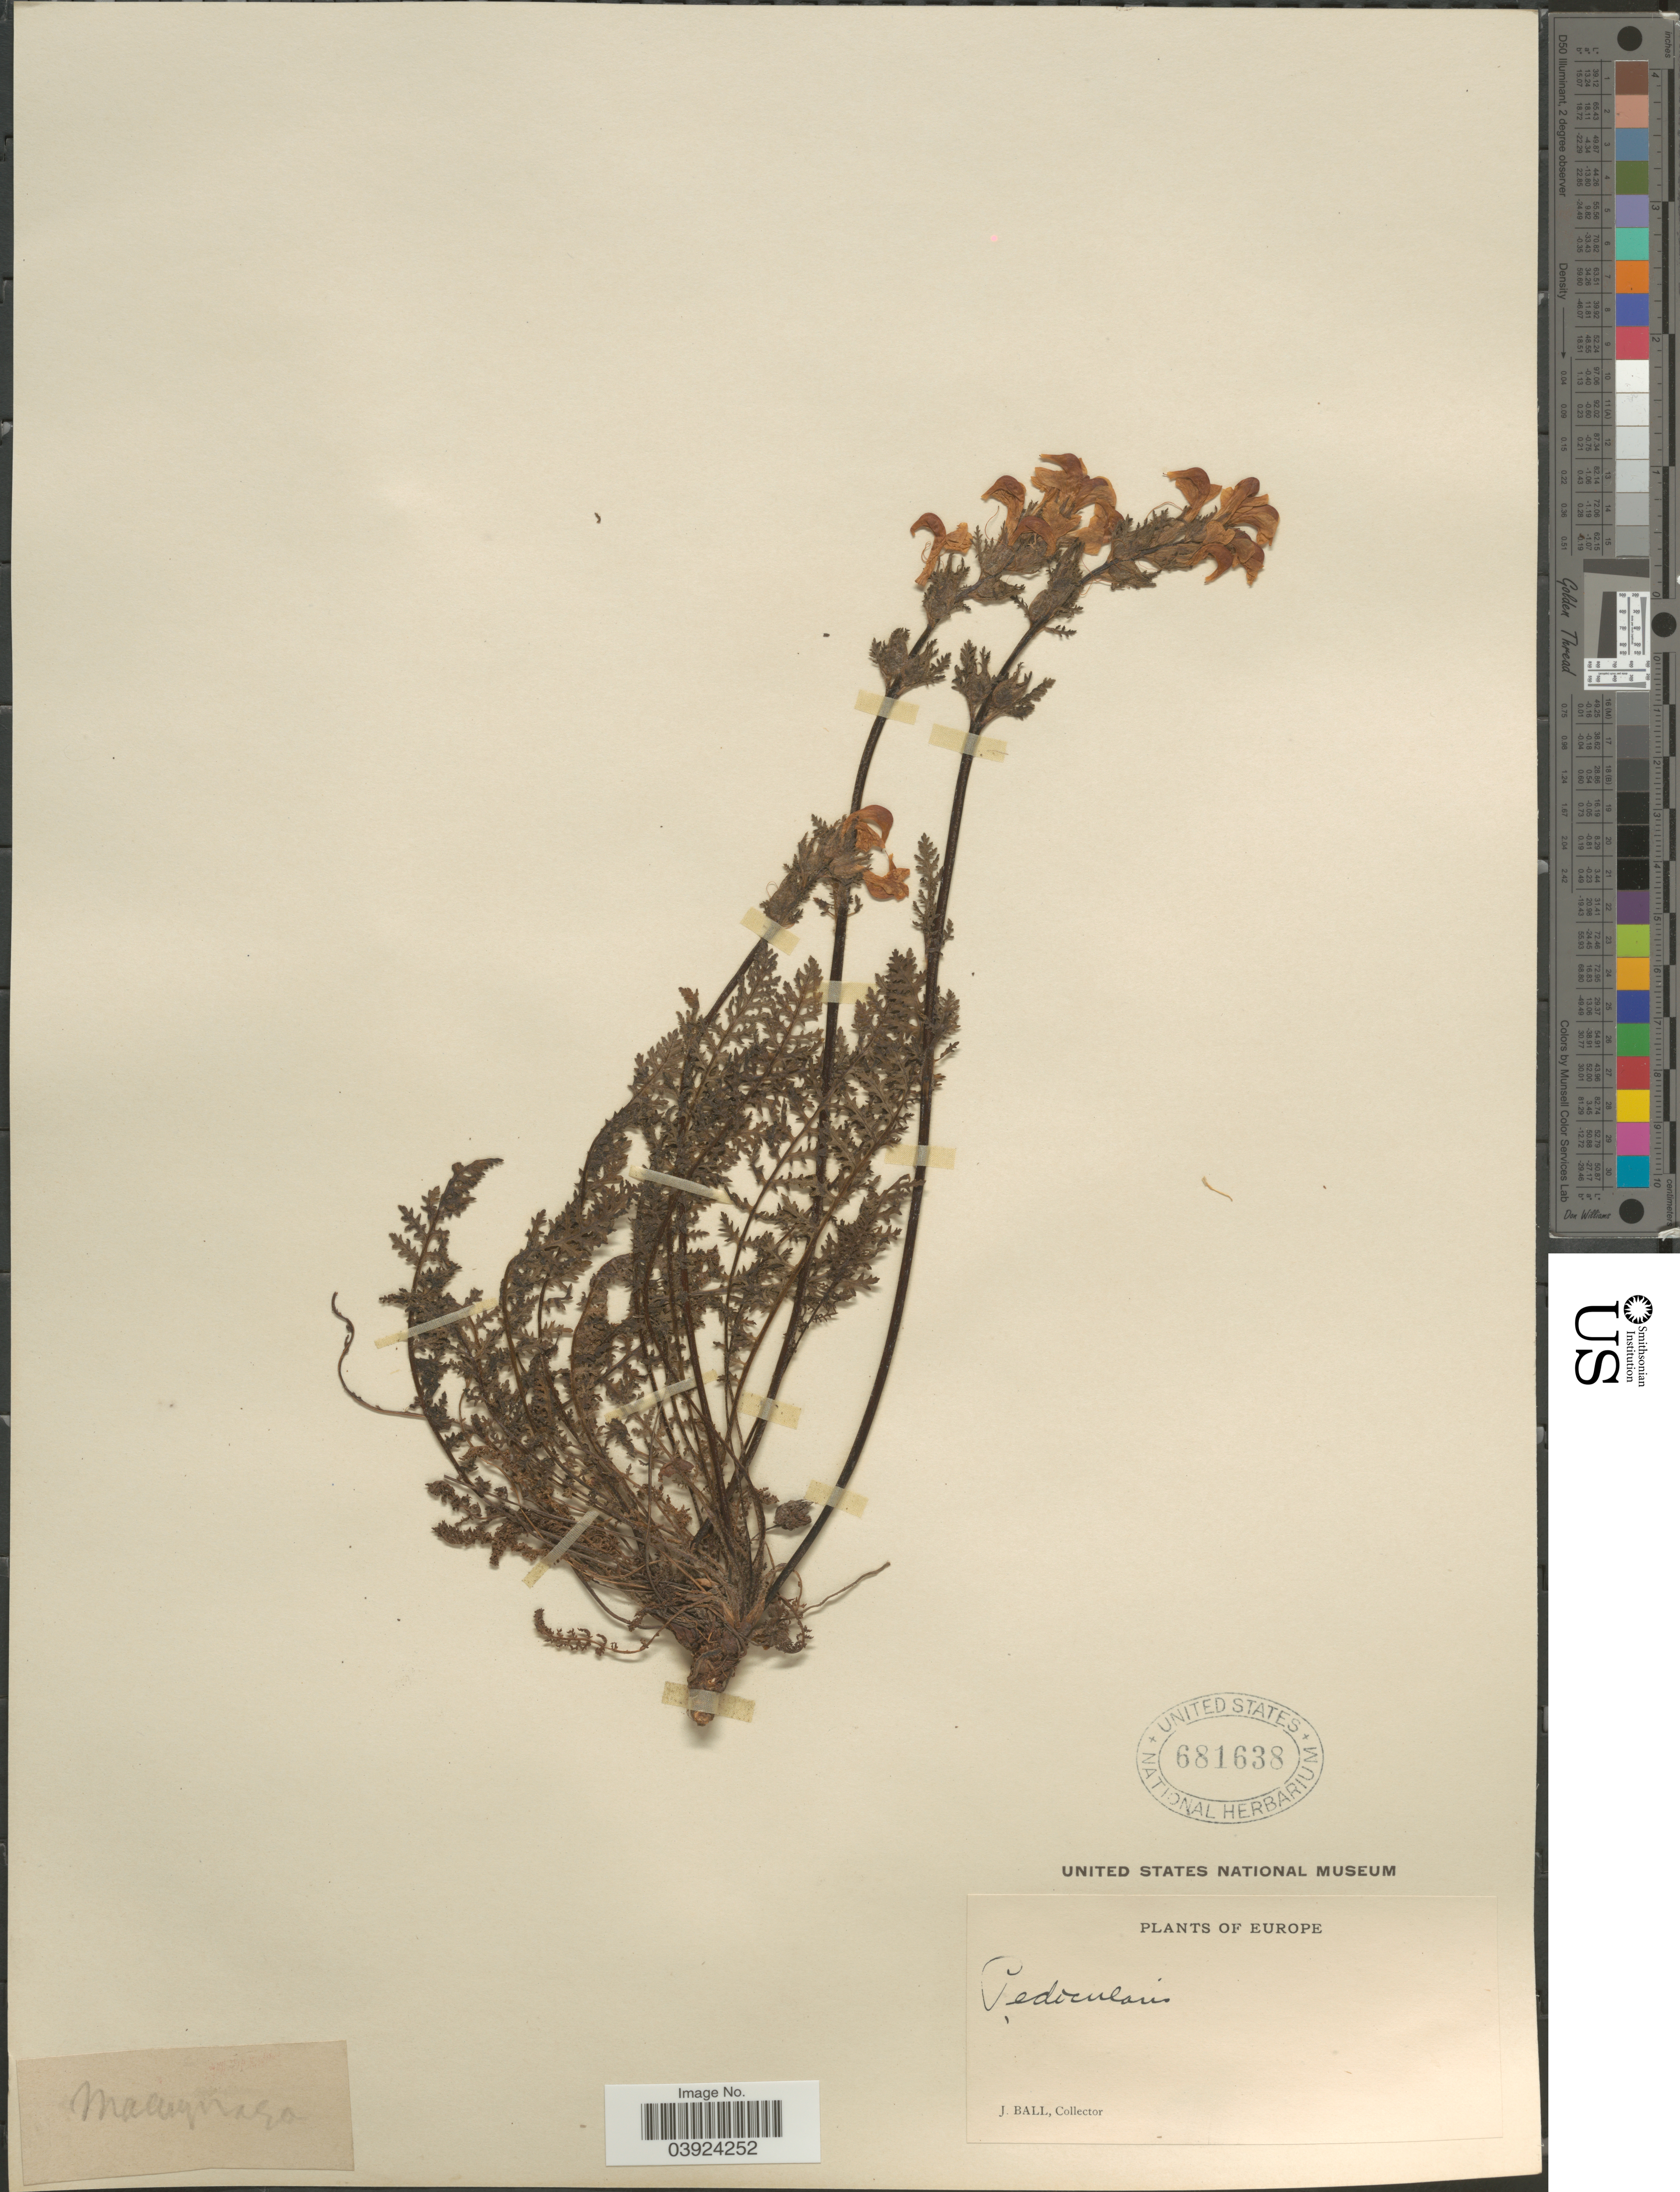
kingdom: Plantae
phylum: Tracheophyta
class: Magnoliopsida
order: Lamiales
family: Orobanchaceae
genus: Pedicularis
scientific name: Pedicularis sp.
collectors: J. Ball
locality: Europe.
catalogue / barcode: US 681638